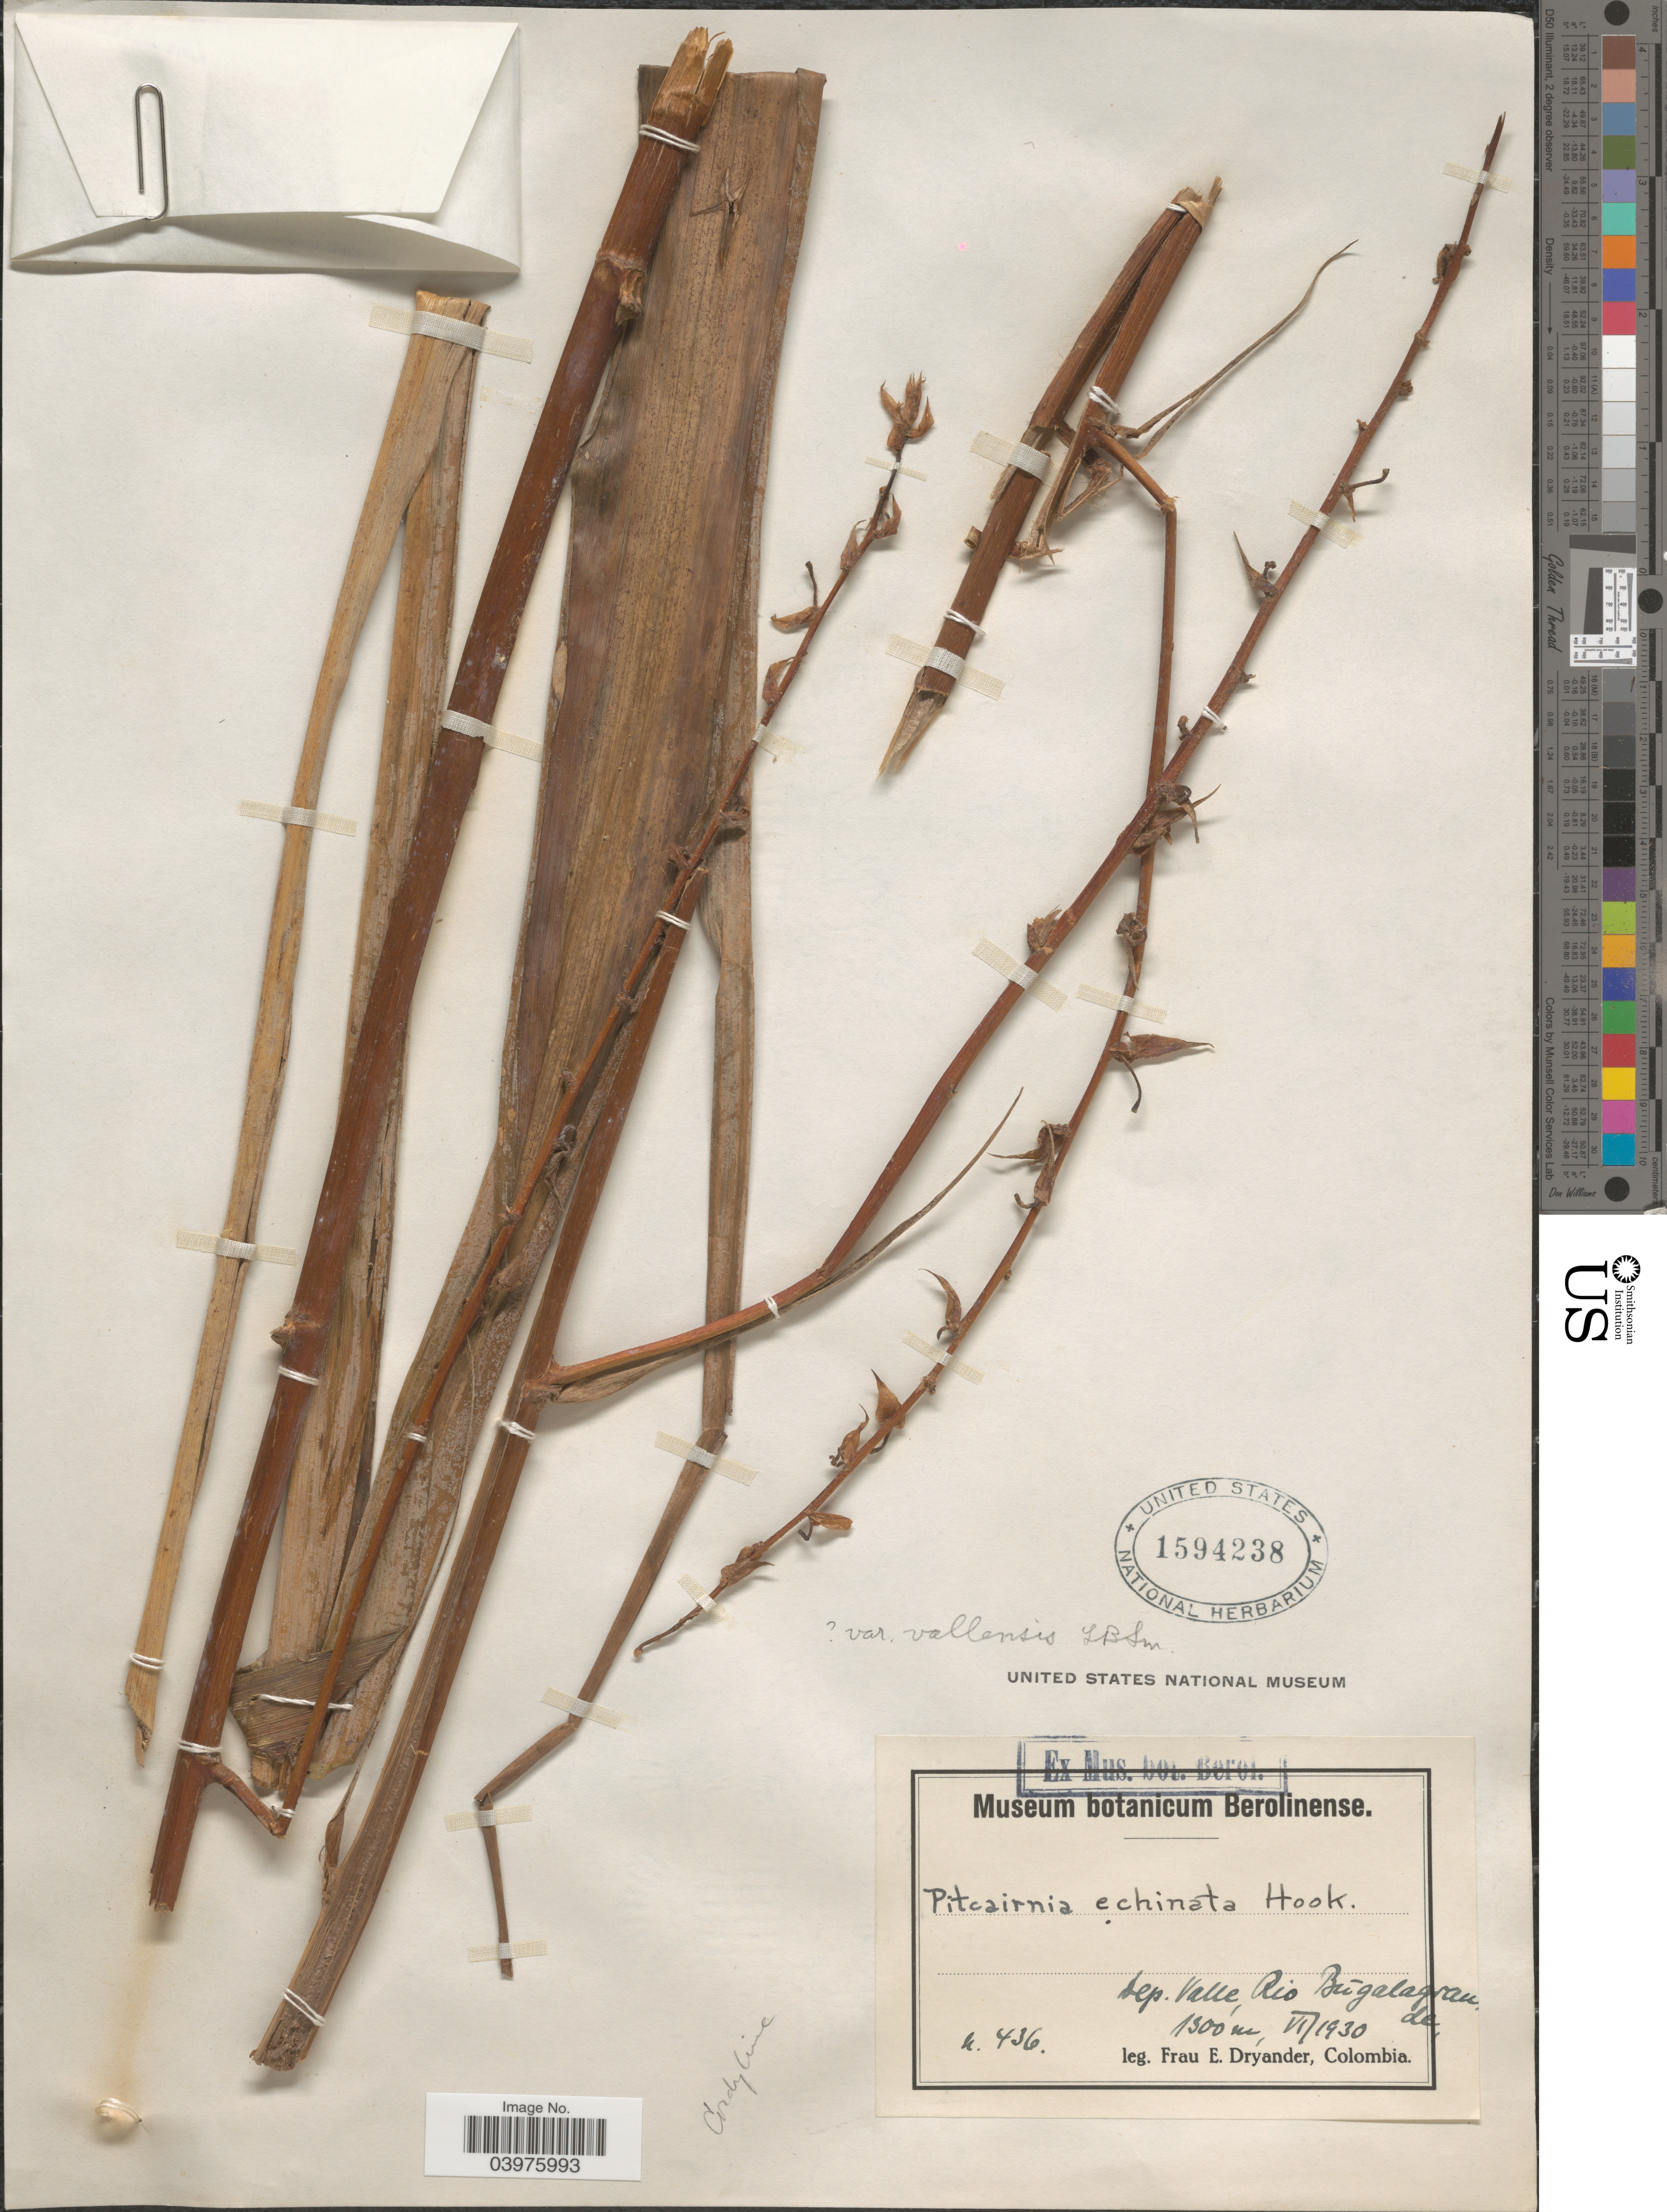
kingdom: Plantae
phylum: Tracheophyta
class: Liliopsida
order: Poales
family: Bromeliaceae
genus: Pitcairnia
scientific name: Pitcairnia echinata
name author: Hook.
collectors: F. Dryander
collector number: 436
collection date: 1930-06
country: Colombia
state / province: Valle del Cauca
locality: Dep. Valle, Rio Búgalagrande.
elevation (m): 1300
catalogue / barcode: US 1594238